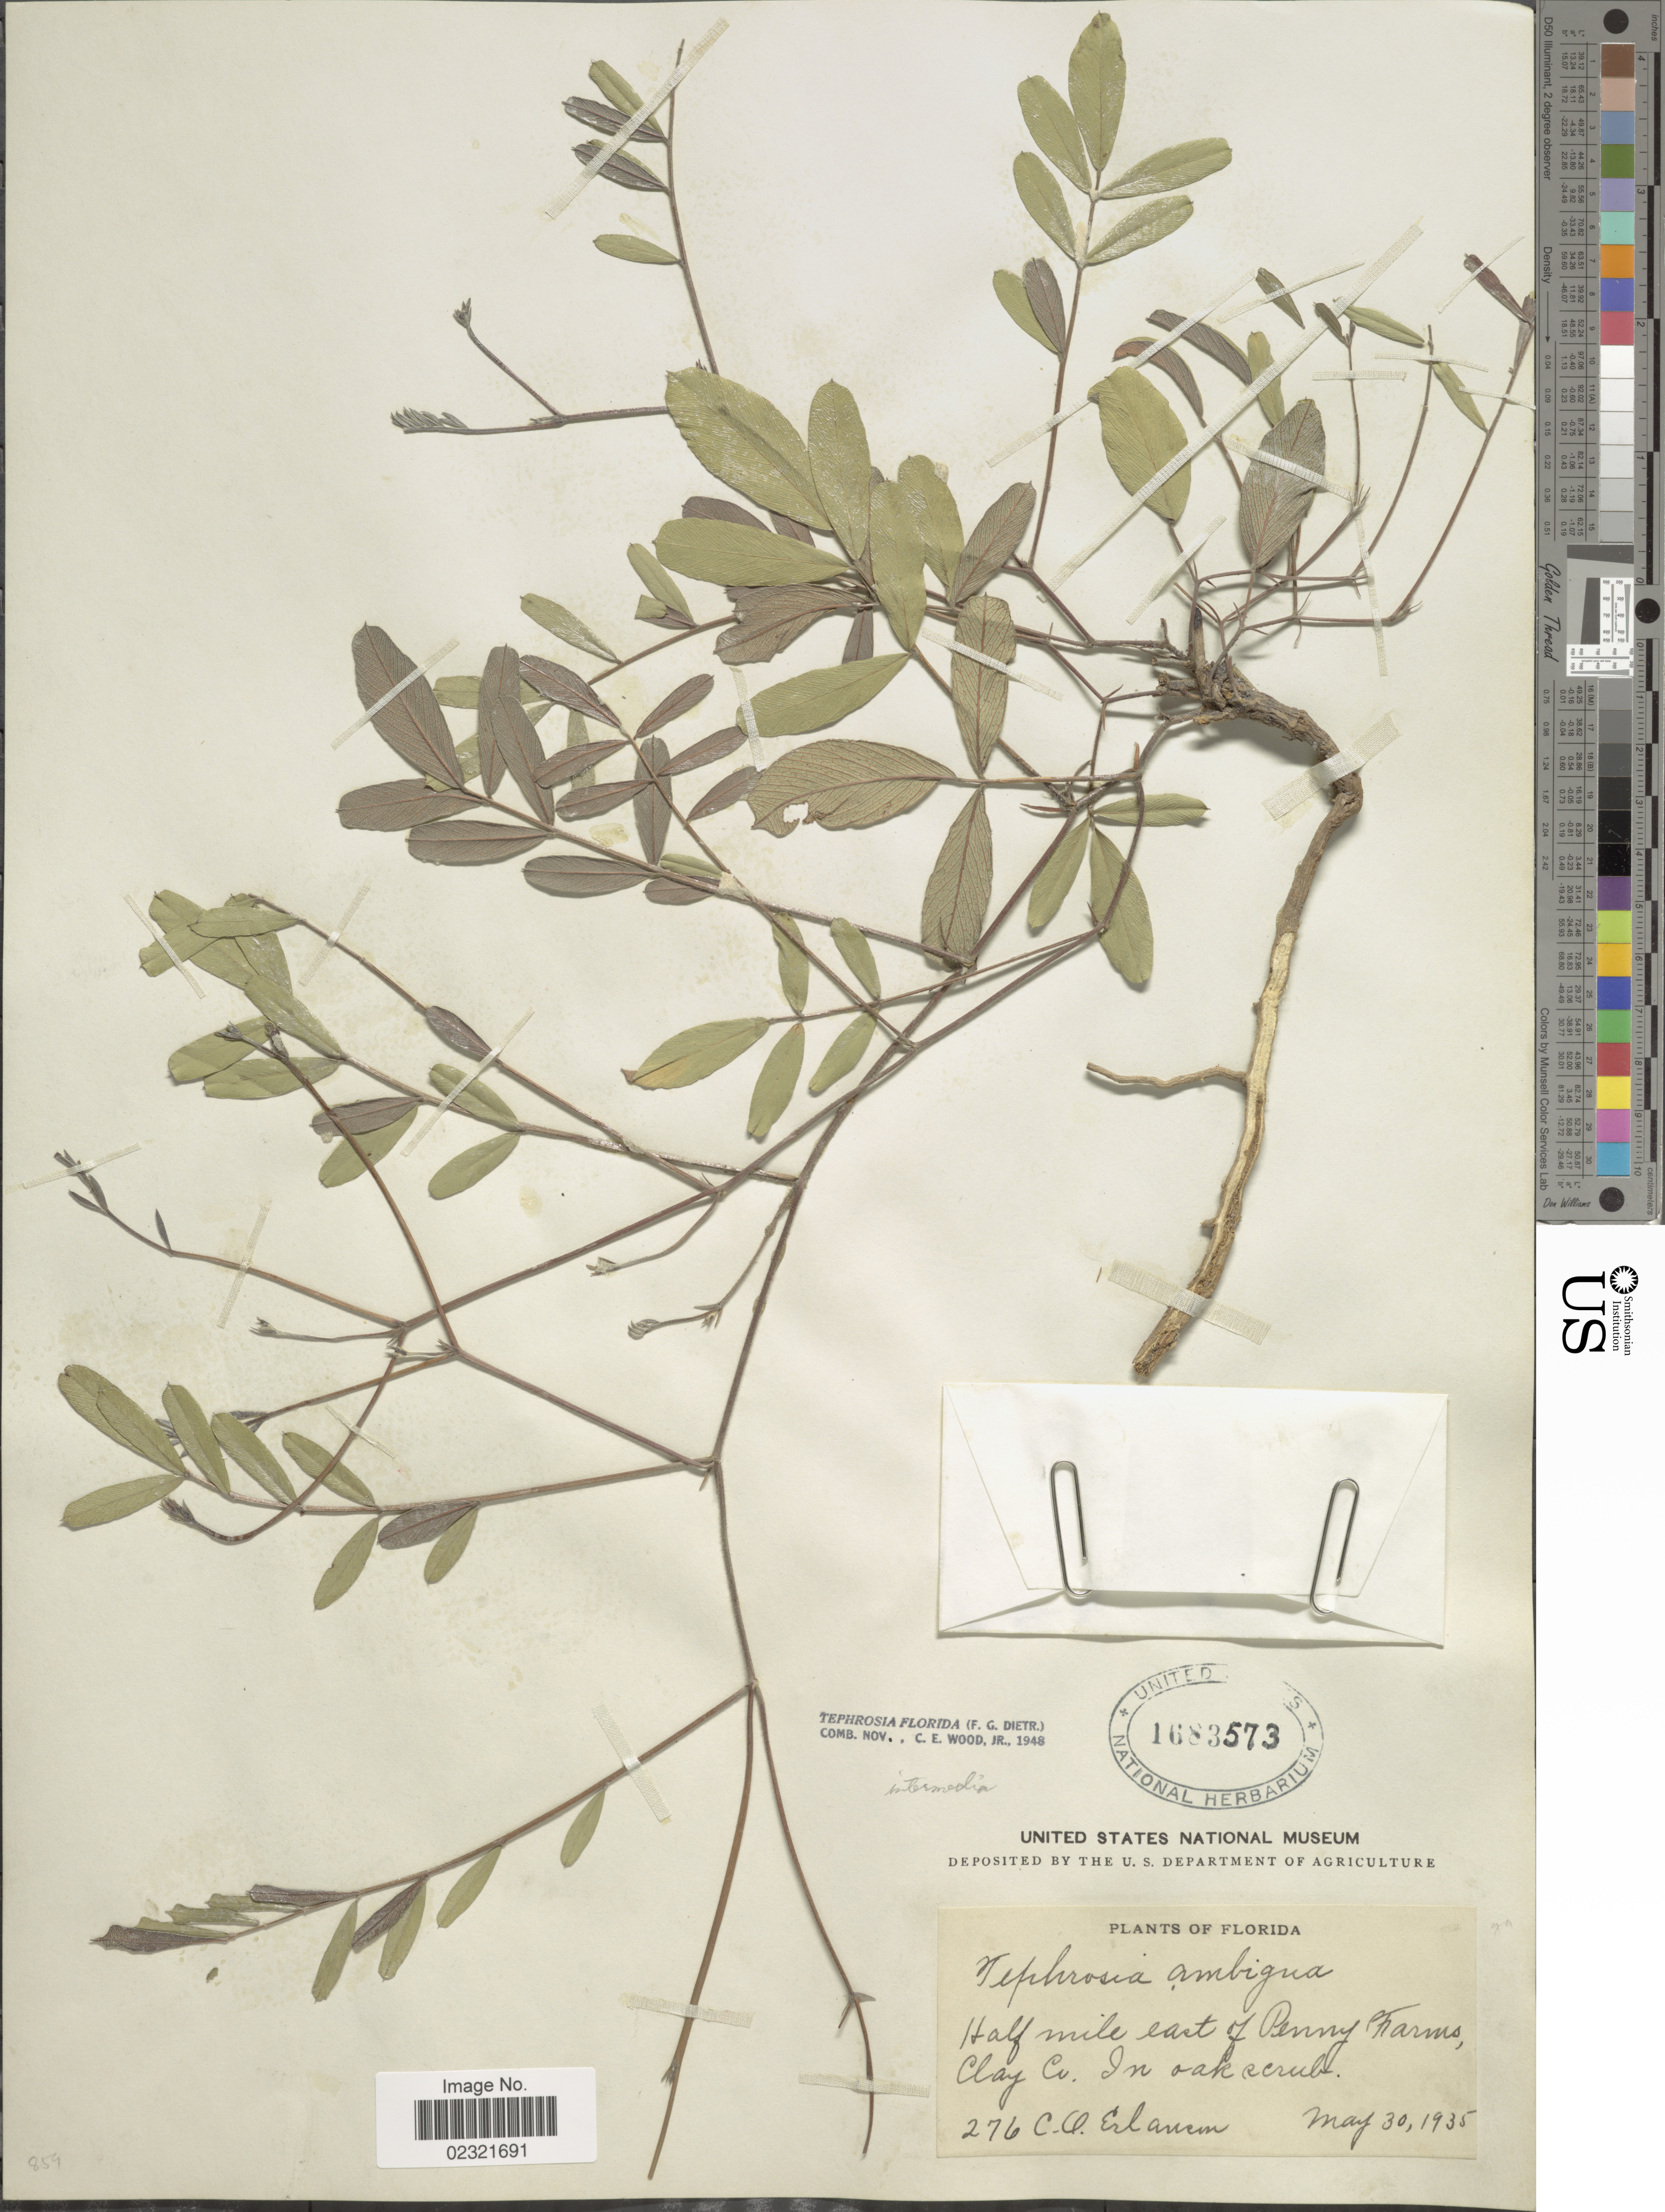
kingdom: Plantae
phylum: Tracheophyta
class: Magnoliopsida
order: Fabales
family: Fabaceae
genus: Tephrosia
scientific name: Tephrosia florida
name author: (Dietr.) C.E. Wood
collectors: C. O. Erlanson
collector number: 276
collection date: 1935-05-30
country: United States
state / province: Florida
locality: Half mile east of Penny Farms, Clay Co. In oak scrub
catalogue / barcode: US 1683573